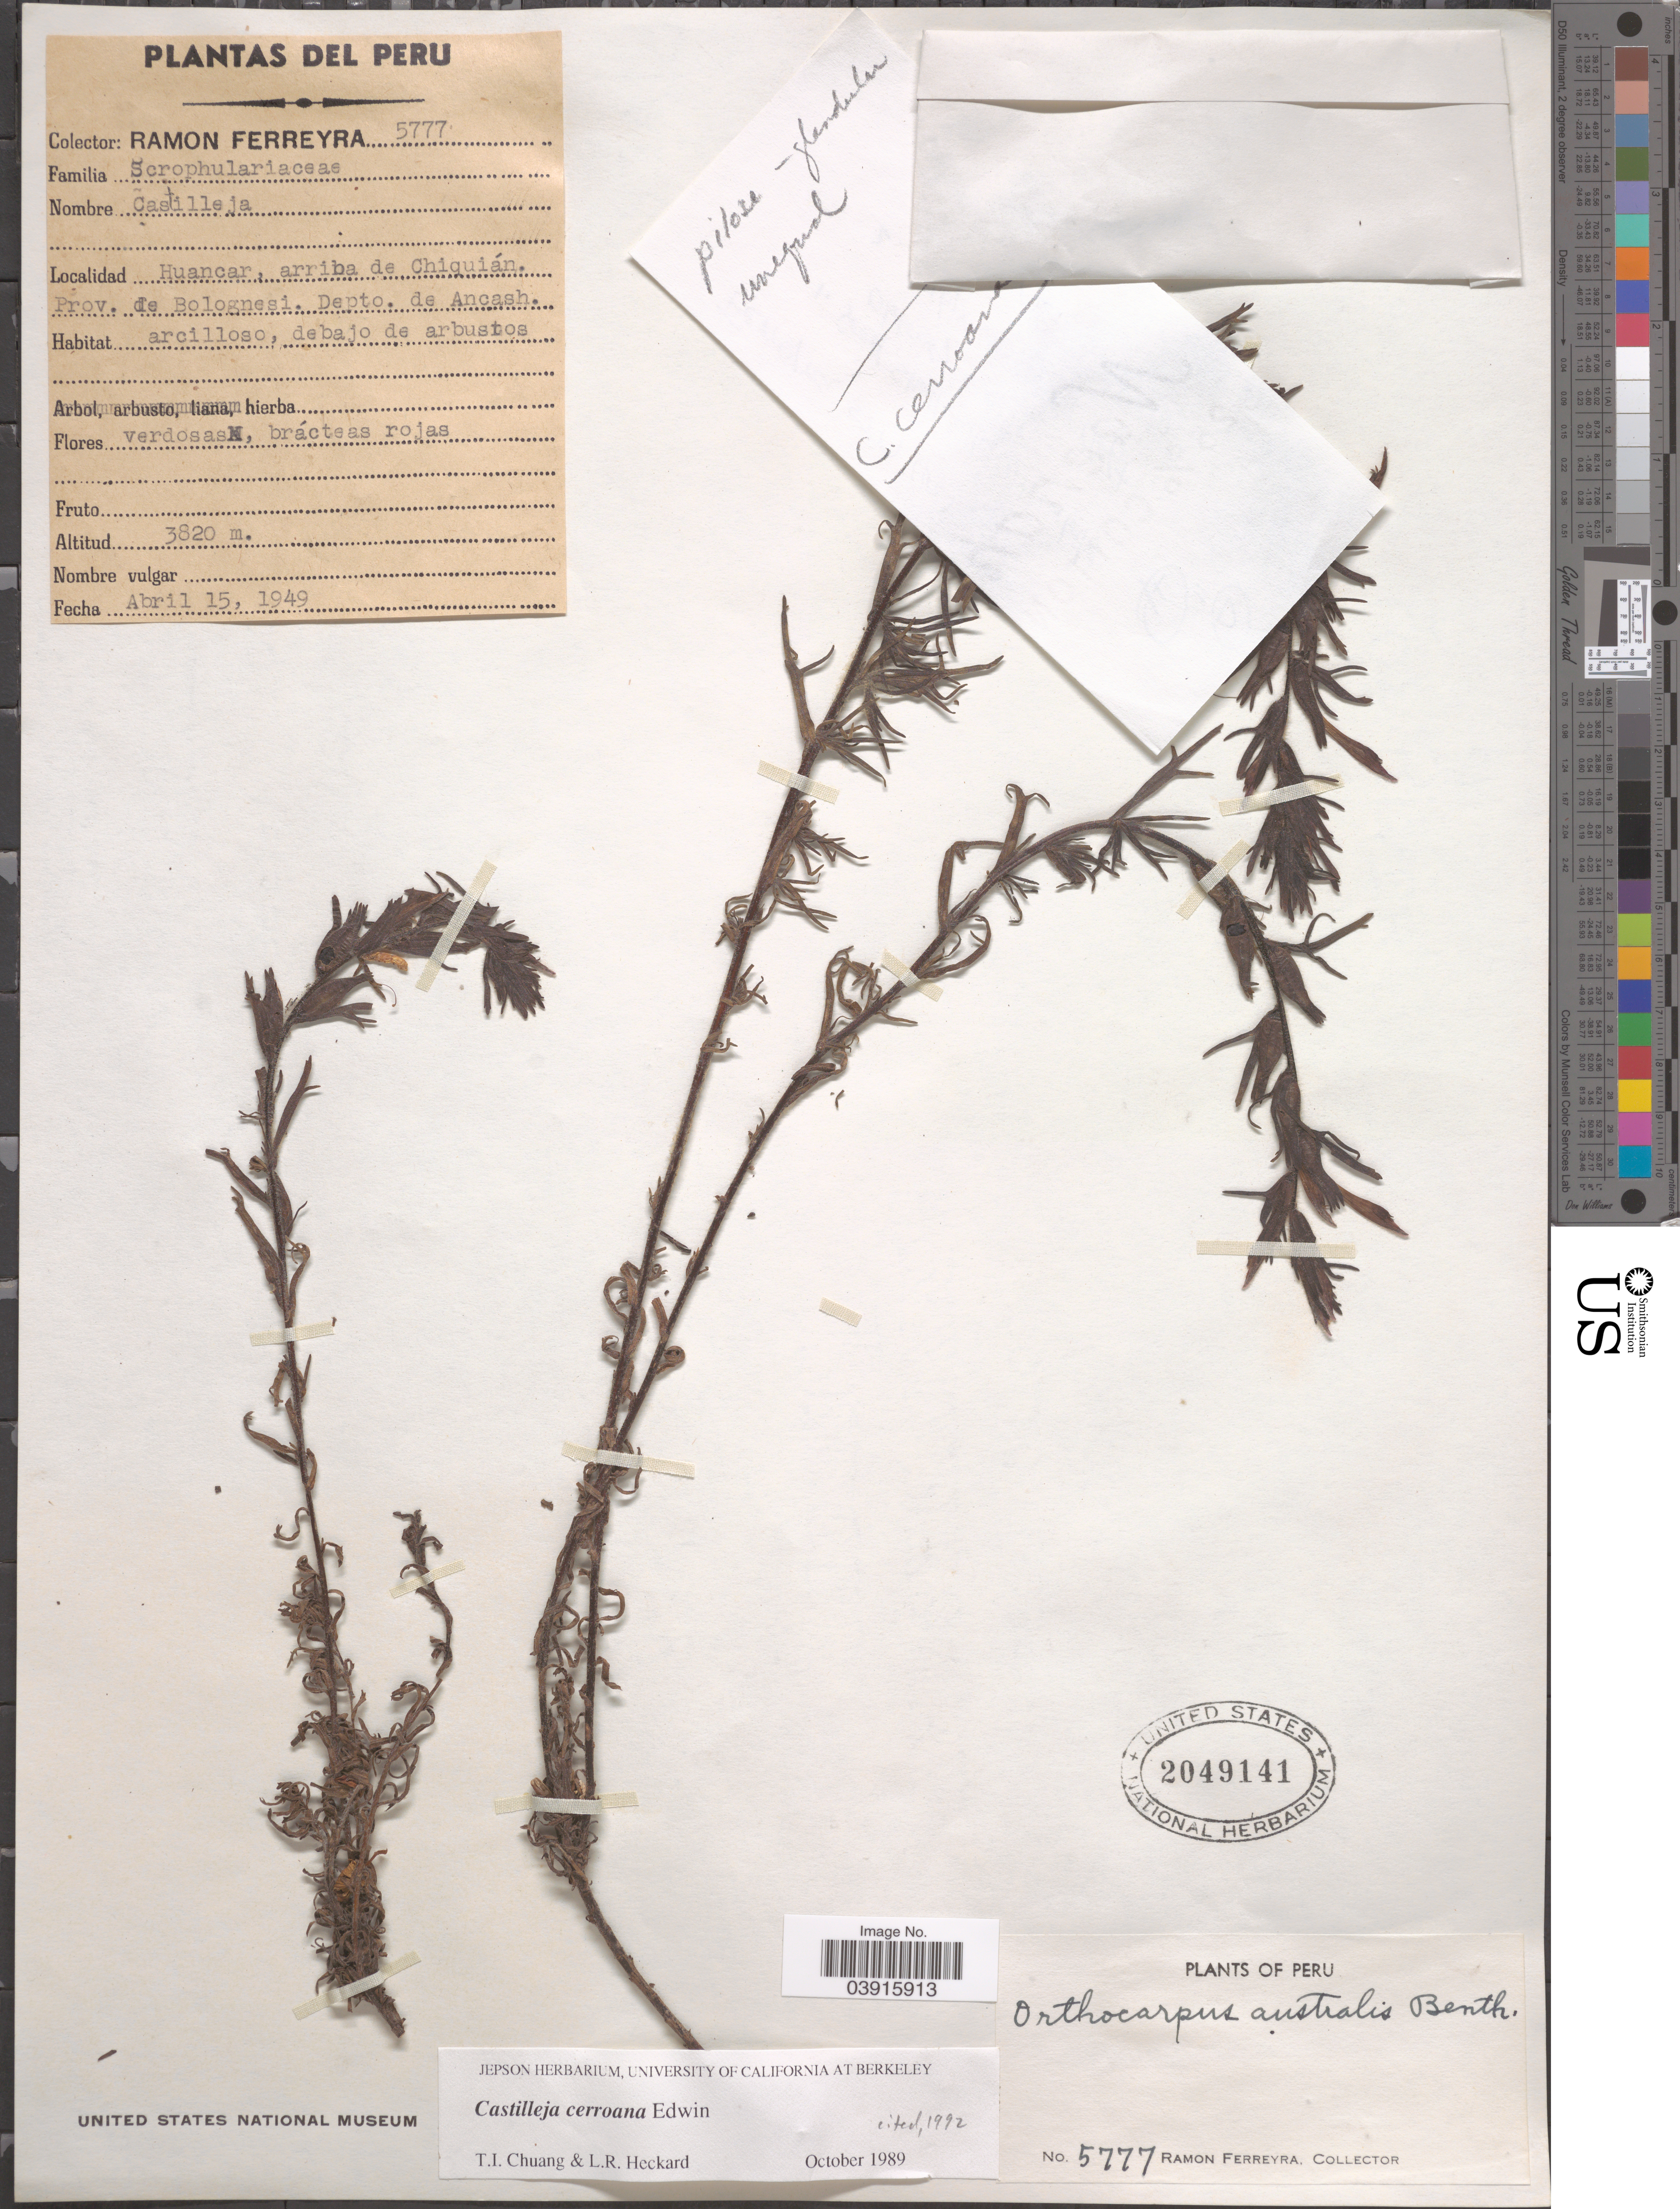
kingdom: Plantae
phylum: Tracheophyta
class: Magnoliopsida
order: Lamiales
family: Orobanchaceae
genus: Castilleja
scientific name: Castilleja cerroana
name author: Edwin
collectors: R. A. Ferreyra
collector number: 5777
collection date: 1949-04-15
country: Peru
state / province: Ancash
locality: Huancar, arribe de Chiquián. Prov. de Bolognesi. Depto. de Ancash.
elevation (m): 3820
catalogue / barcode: US 2049141